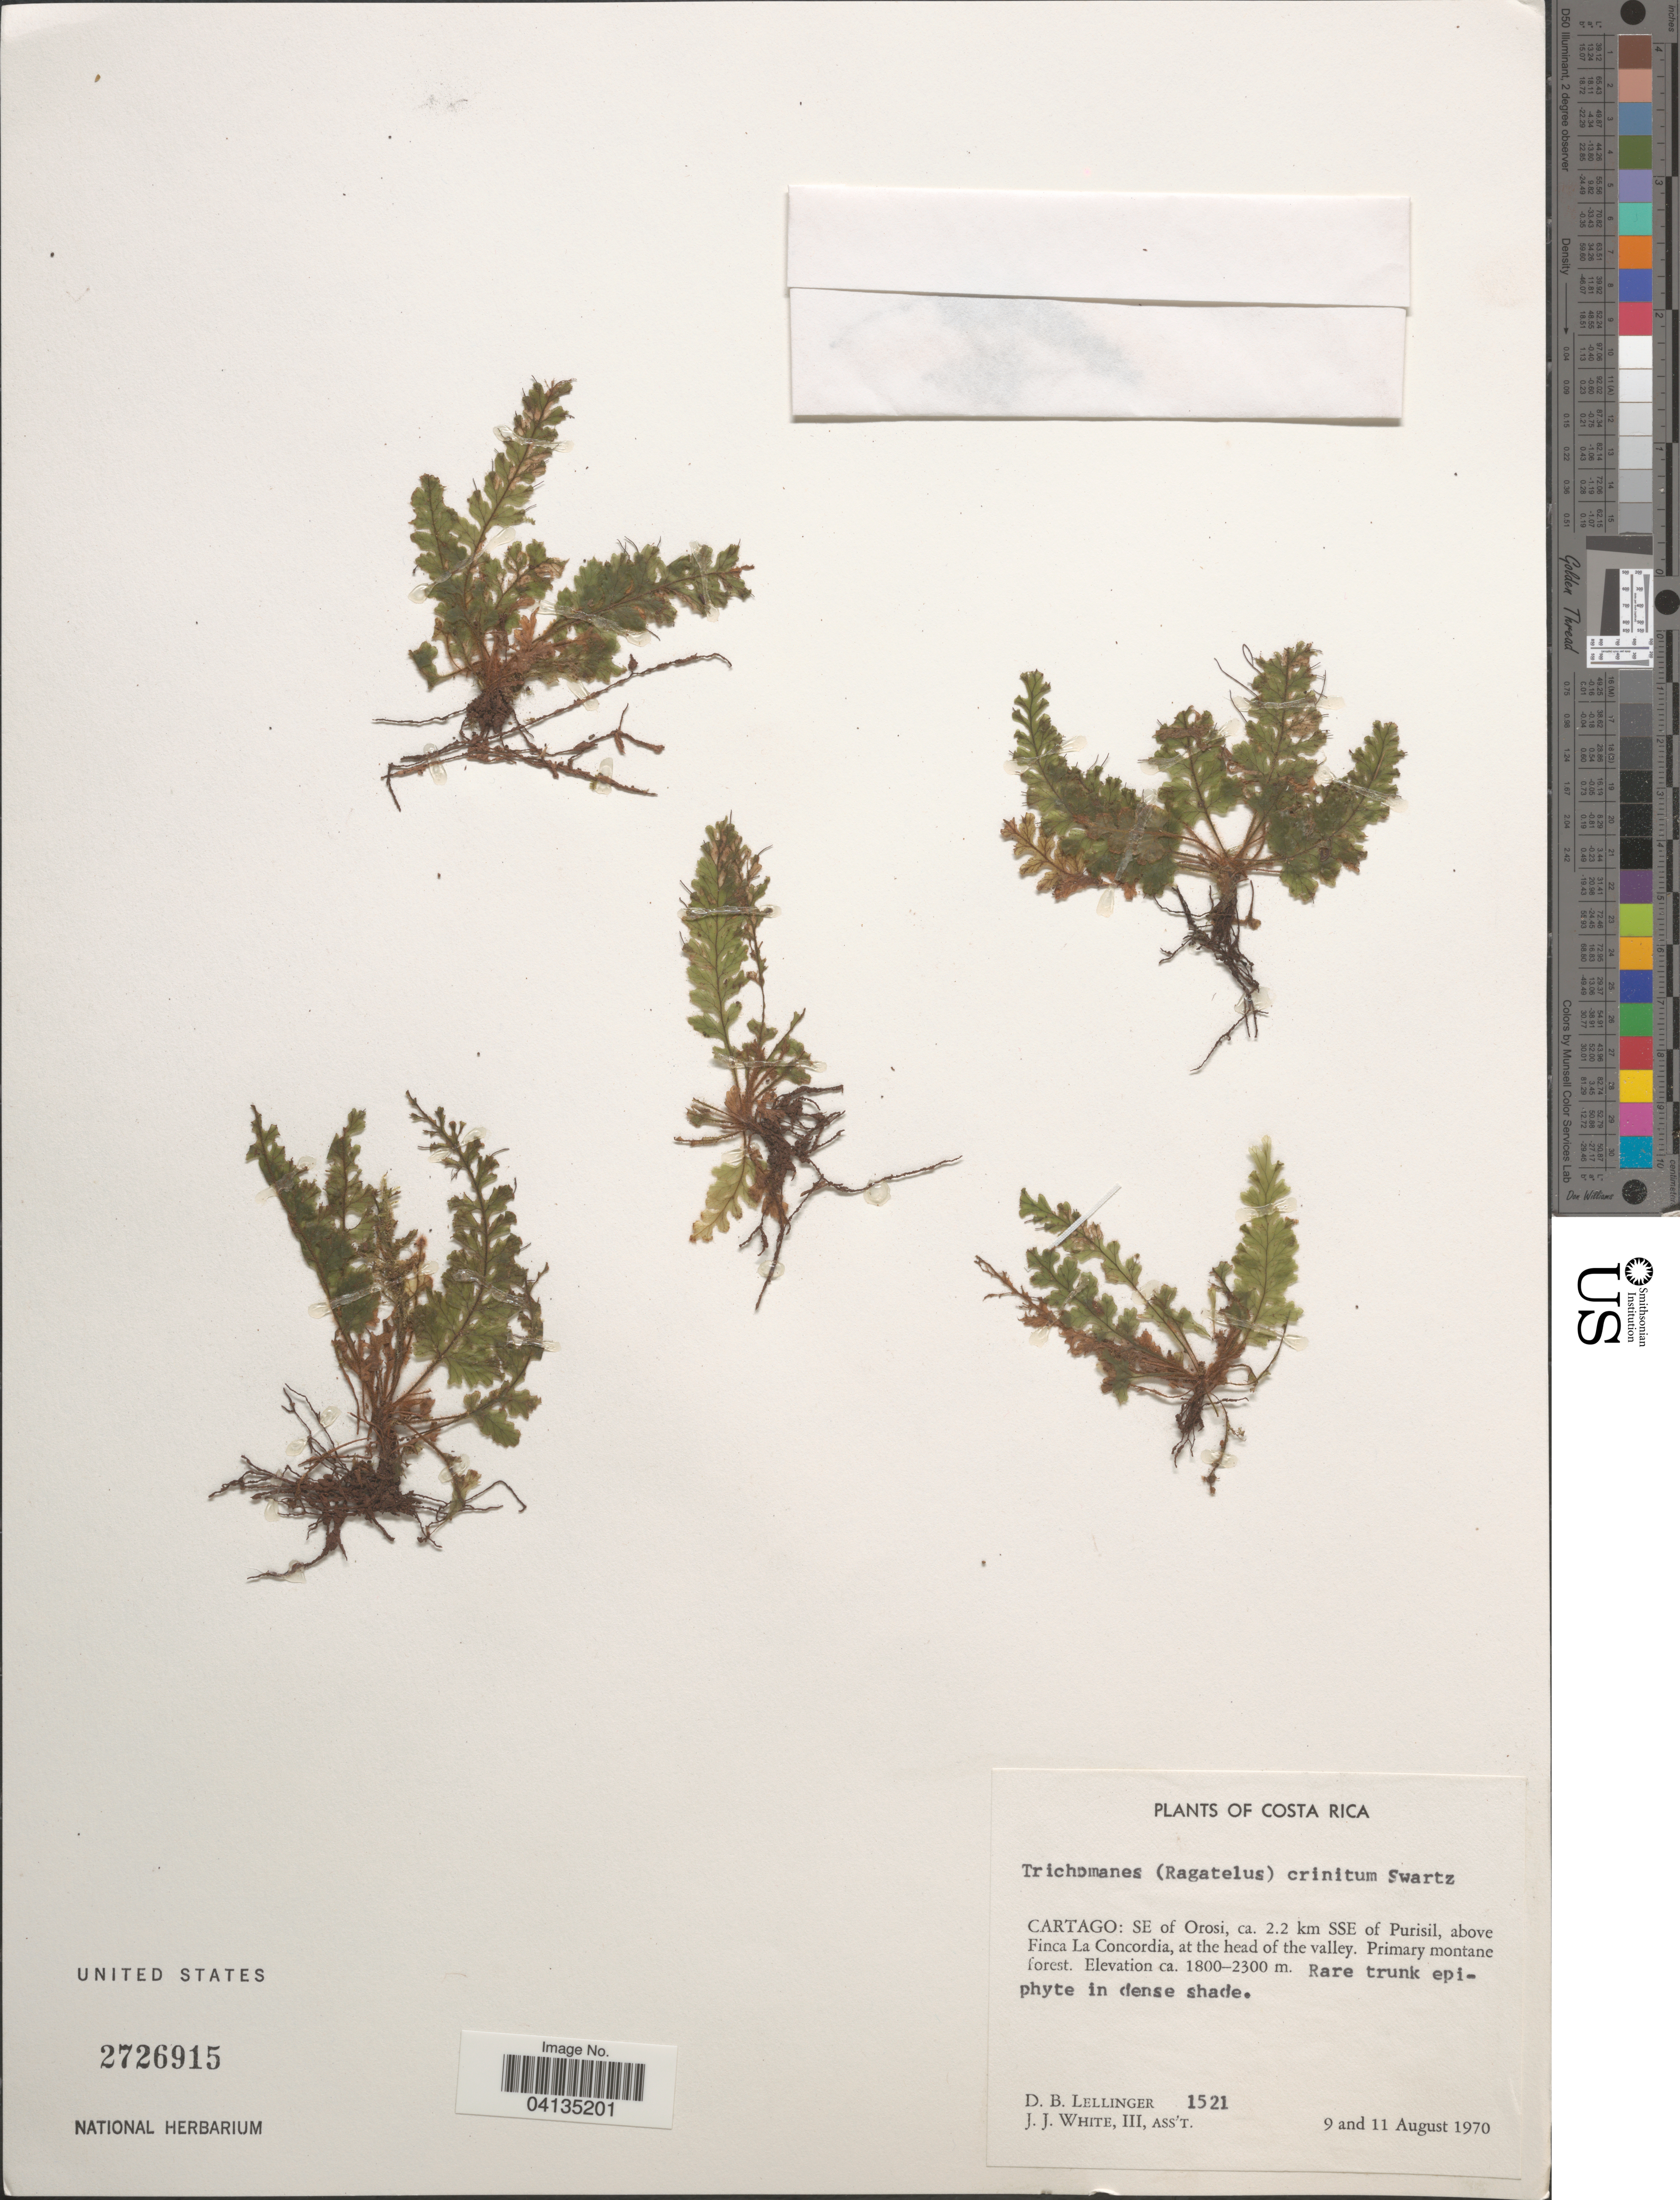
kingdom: Plantae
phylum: Tracheophyta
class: Polypodiopsida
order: Hymenophyllales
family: Hymenophyllaceae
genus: Trichomanes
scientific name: Trichomanes crinitum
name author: Sw.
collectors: D. B. Lellinger & J. J. White III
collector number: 1521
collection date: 1970-08-09/1970-08-11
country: Costa Rica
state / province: Cartago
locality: SE of Orosi, ca. 2.2 km SSE of Purisil, above Finca La Concordia.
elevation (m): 1800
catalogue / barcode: US 2726915